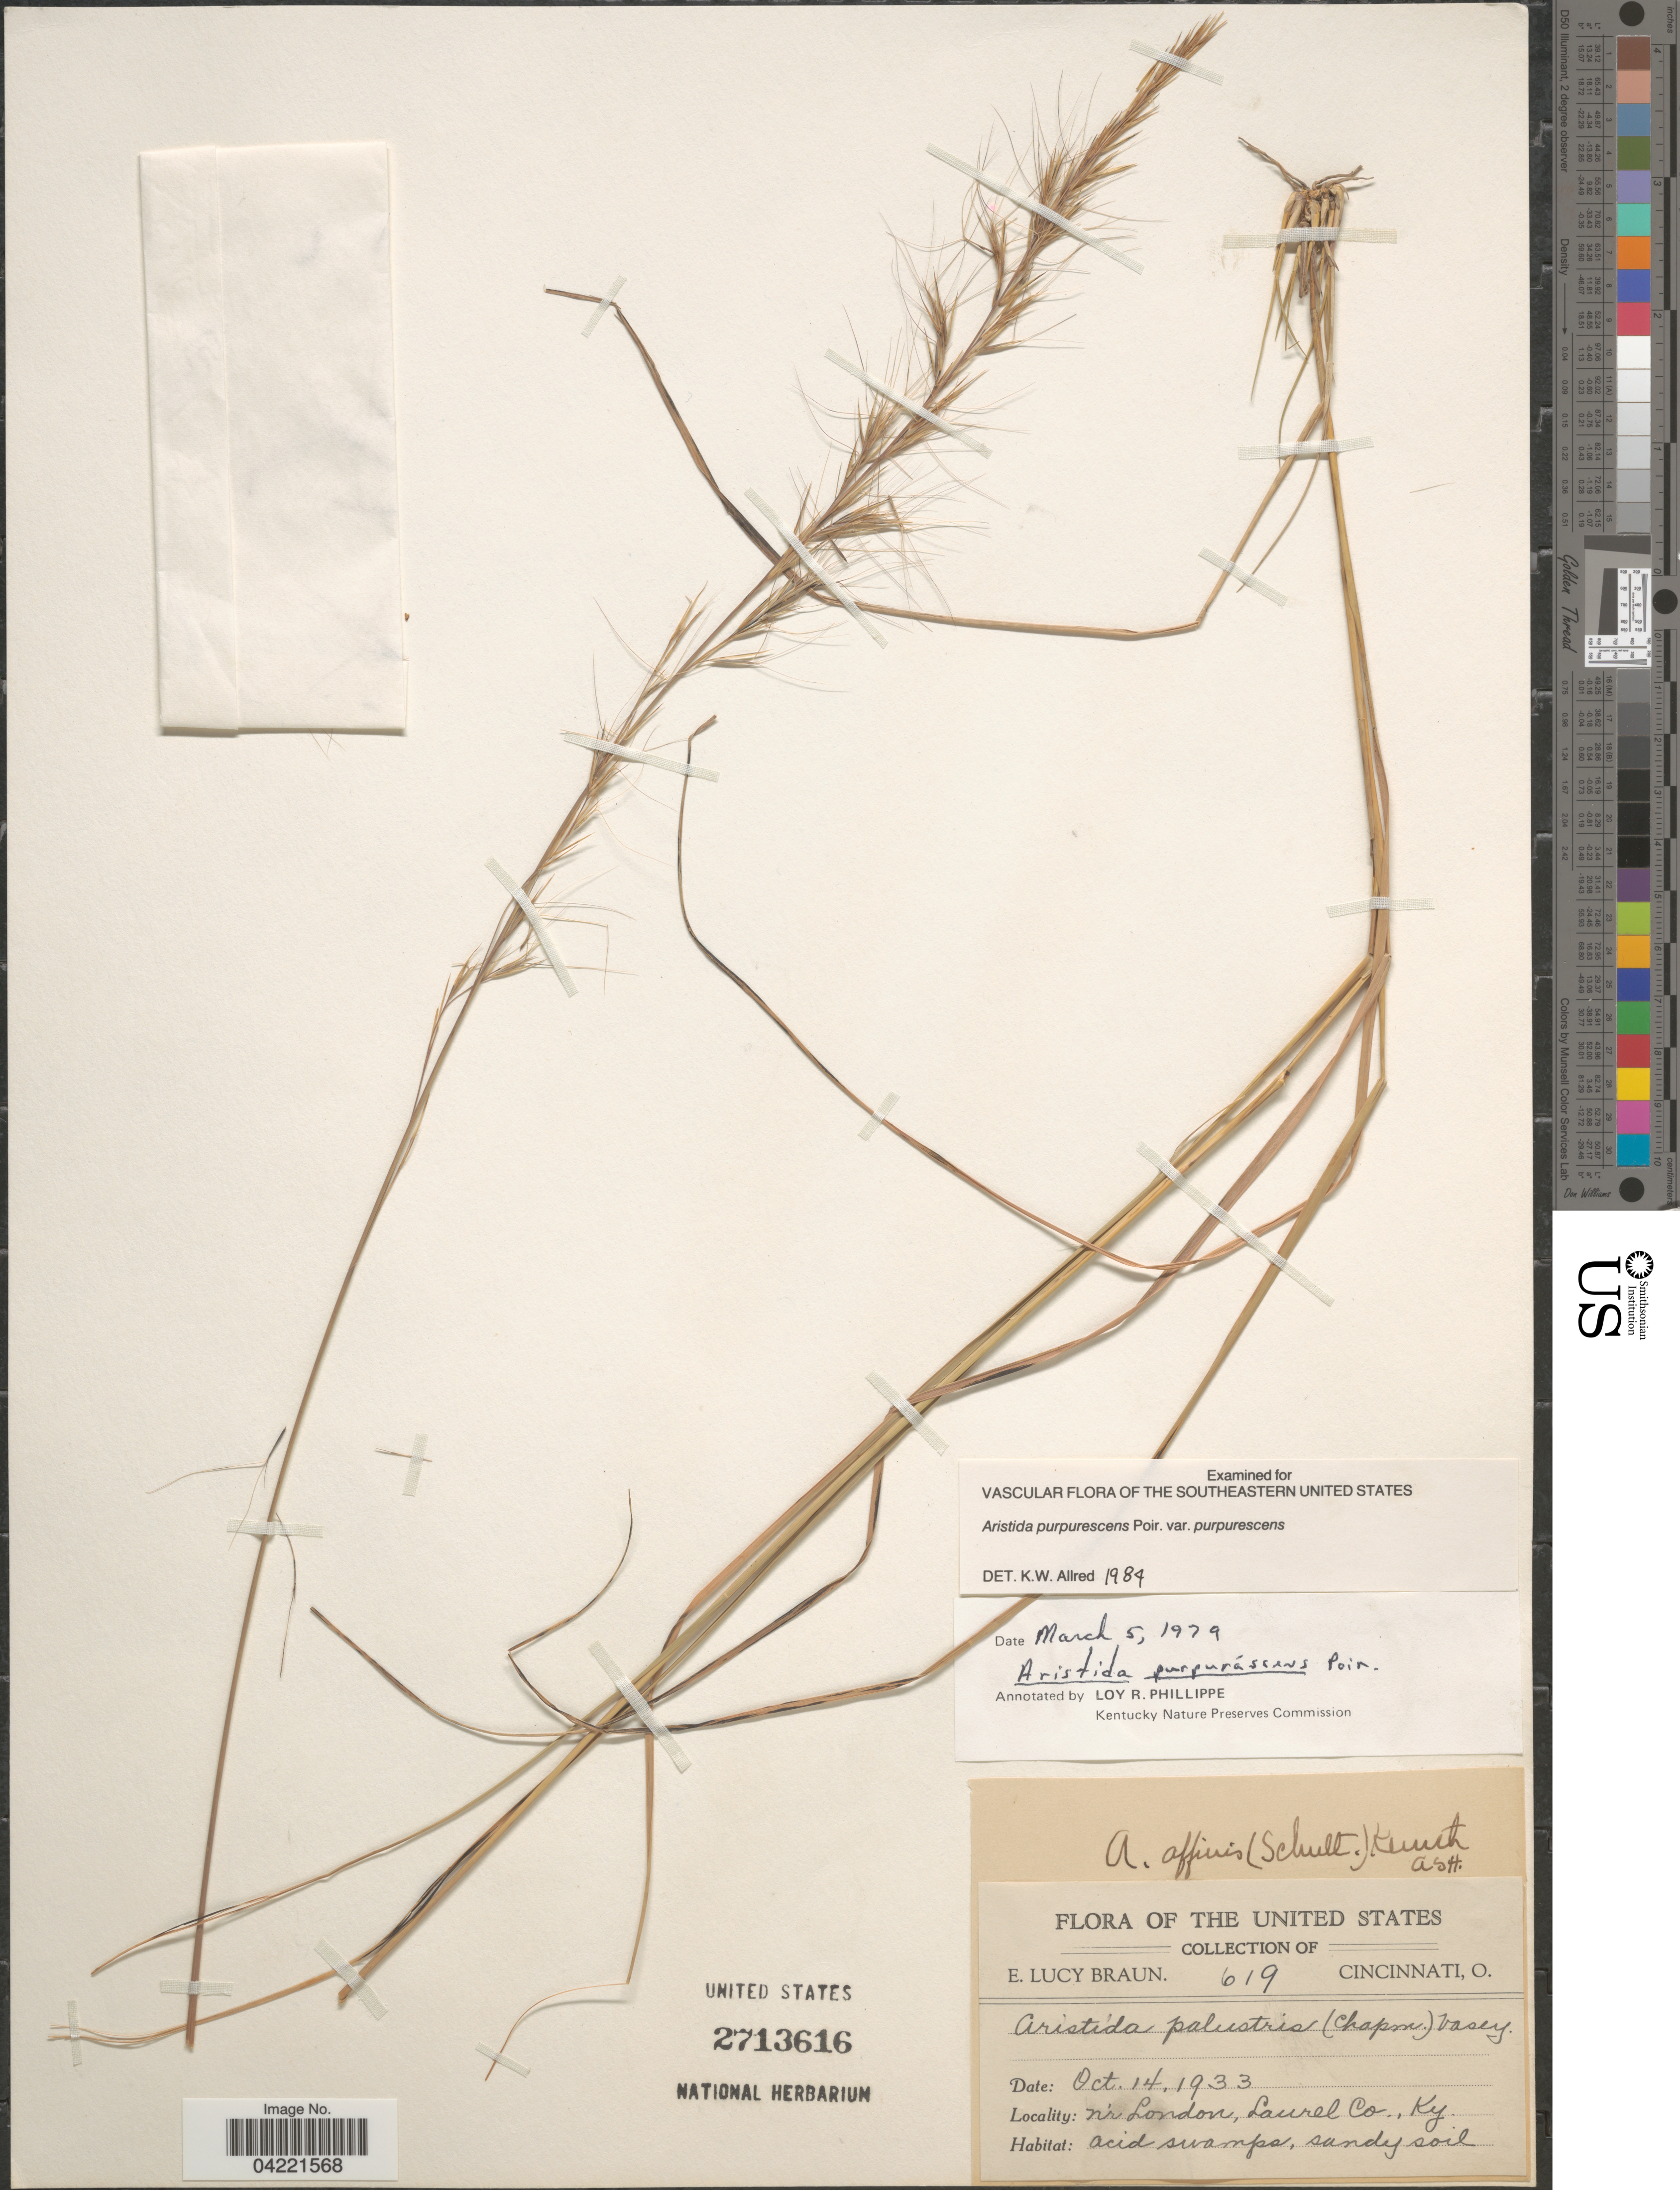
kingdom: Plantae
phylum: Tracheophyta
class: Liliopsida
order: Poales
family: Poaceae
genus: Aristida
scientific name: Aristida purpurascens var. purpurescens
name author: Poir.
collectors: E. L. Braun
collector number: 619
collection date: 1933-10-14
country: United States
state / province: Kentucky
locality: N'r London, Laurel Co.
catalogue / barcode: US 2713616